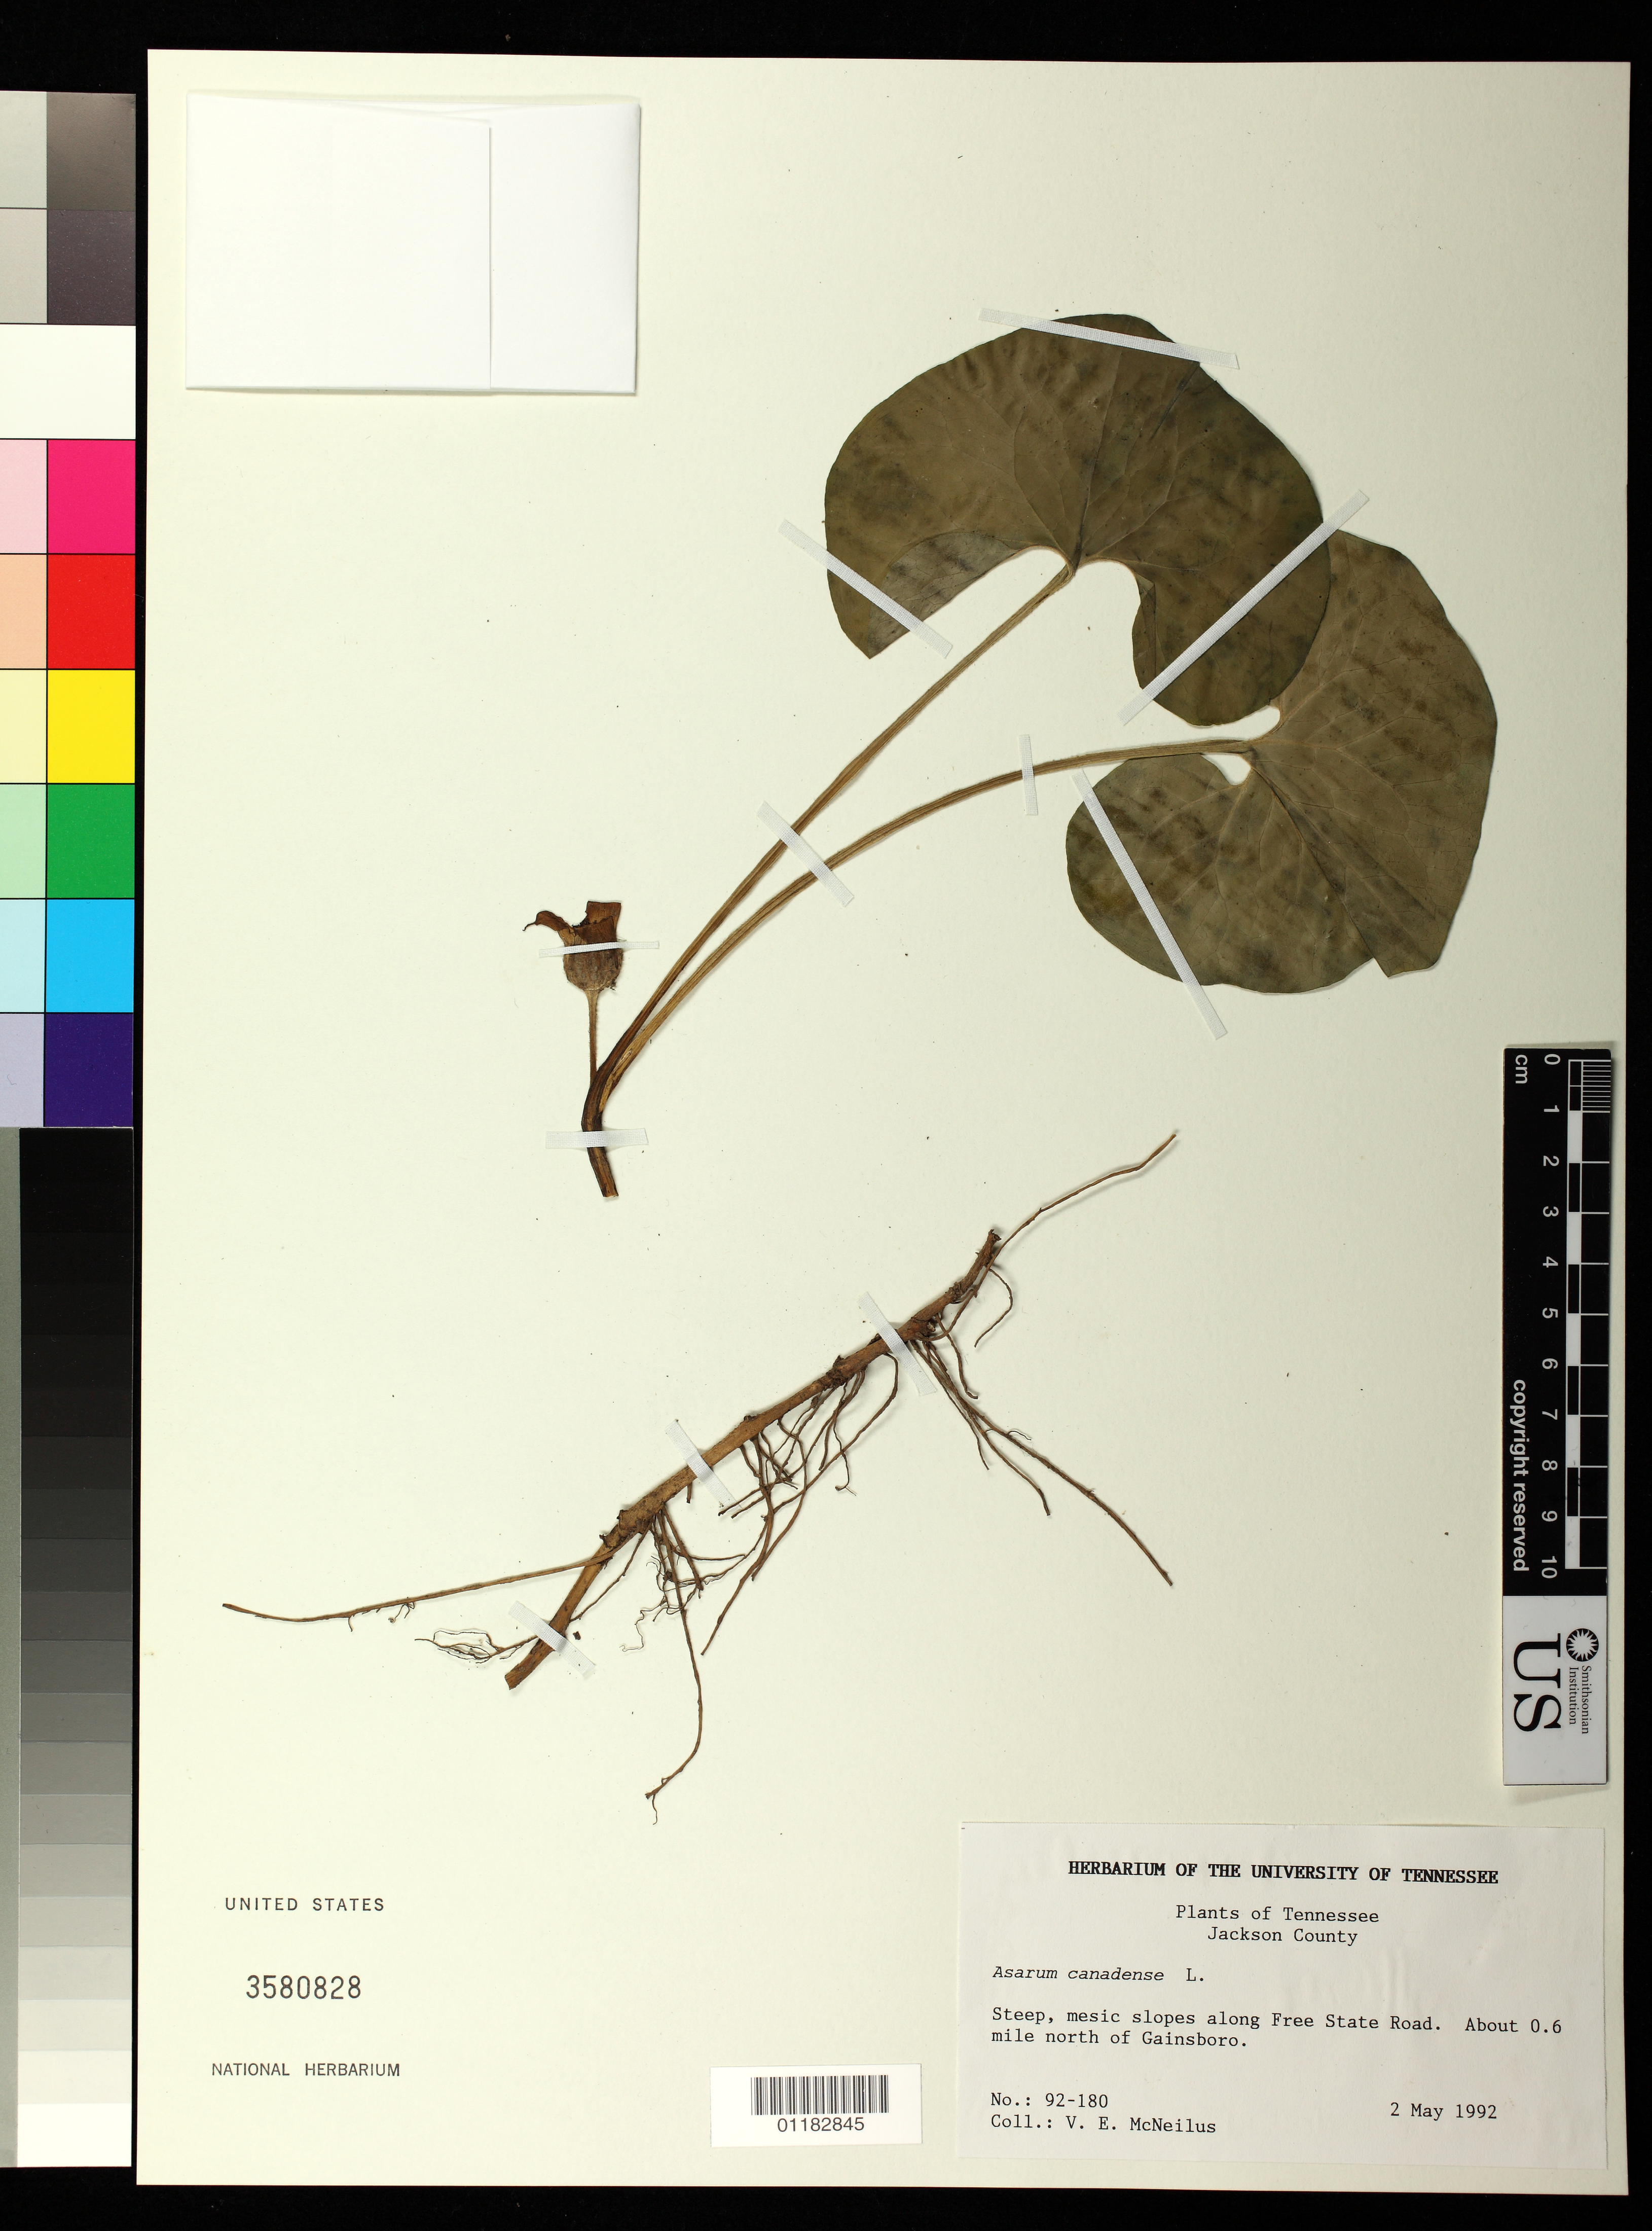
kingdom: Plantae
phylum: Tracheophyta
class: Magnoliopsida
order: Piperales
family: Aristolochiaceae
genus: Asarum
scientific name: Asarum canadense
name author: L.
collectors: V. McNeilus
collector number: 92180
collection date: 1992-05-02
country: United States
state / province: Tennessee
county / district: Jackson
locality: Steep, mesic slopes along Free State Road. About 0.6 mile north of Gainesboro, Jackson County.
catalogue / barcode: US 3580828